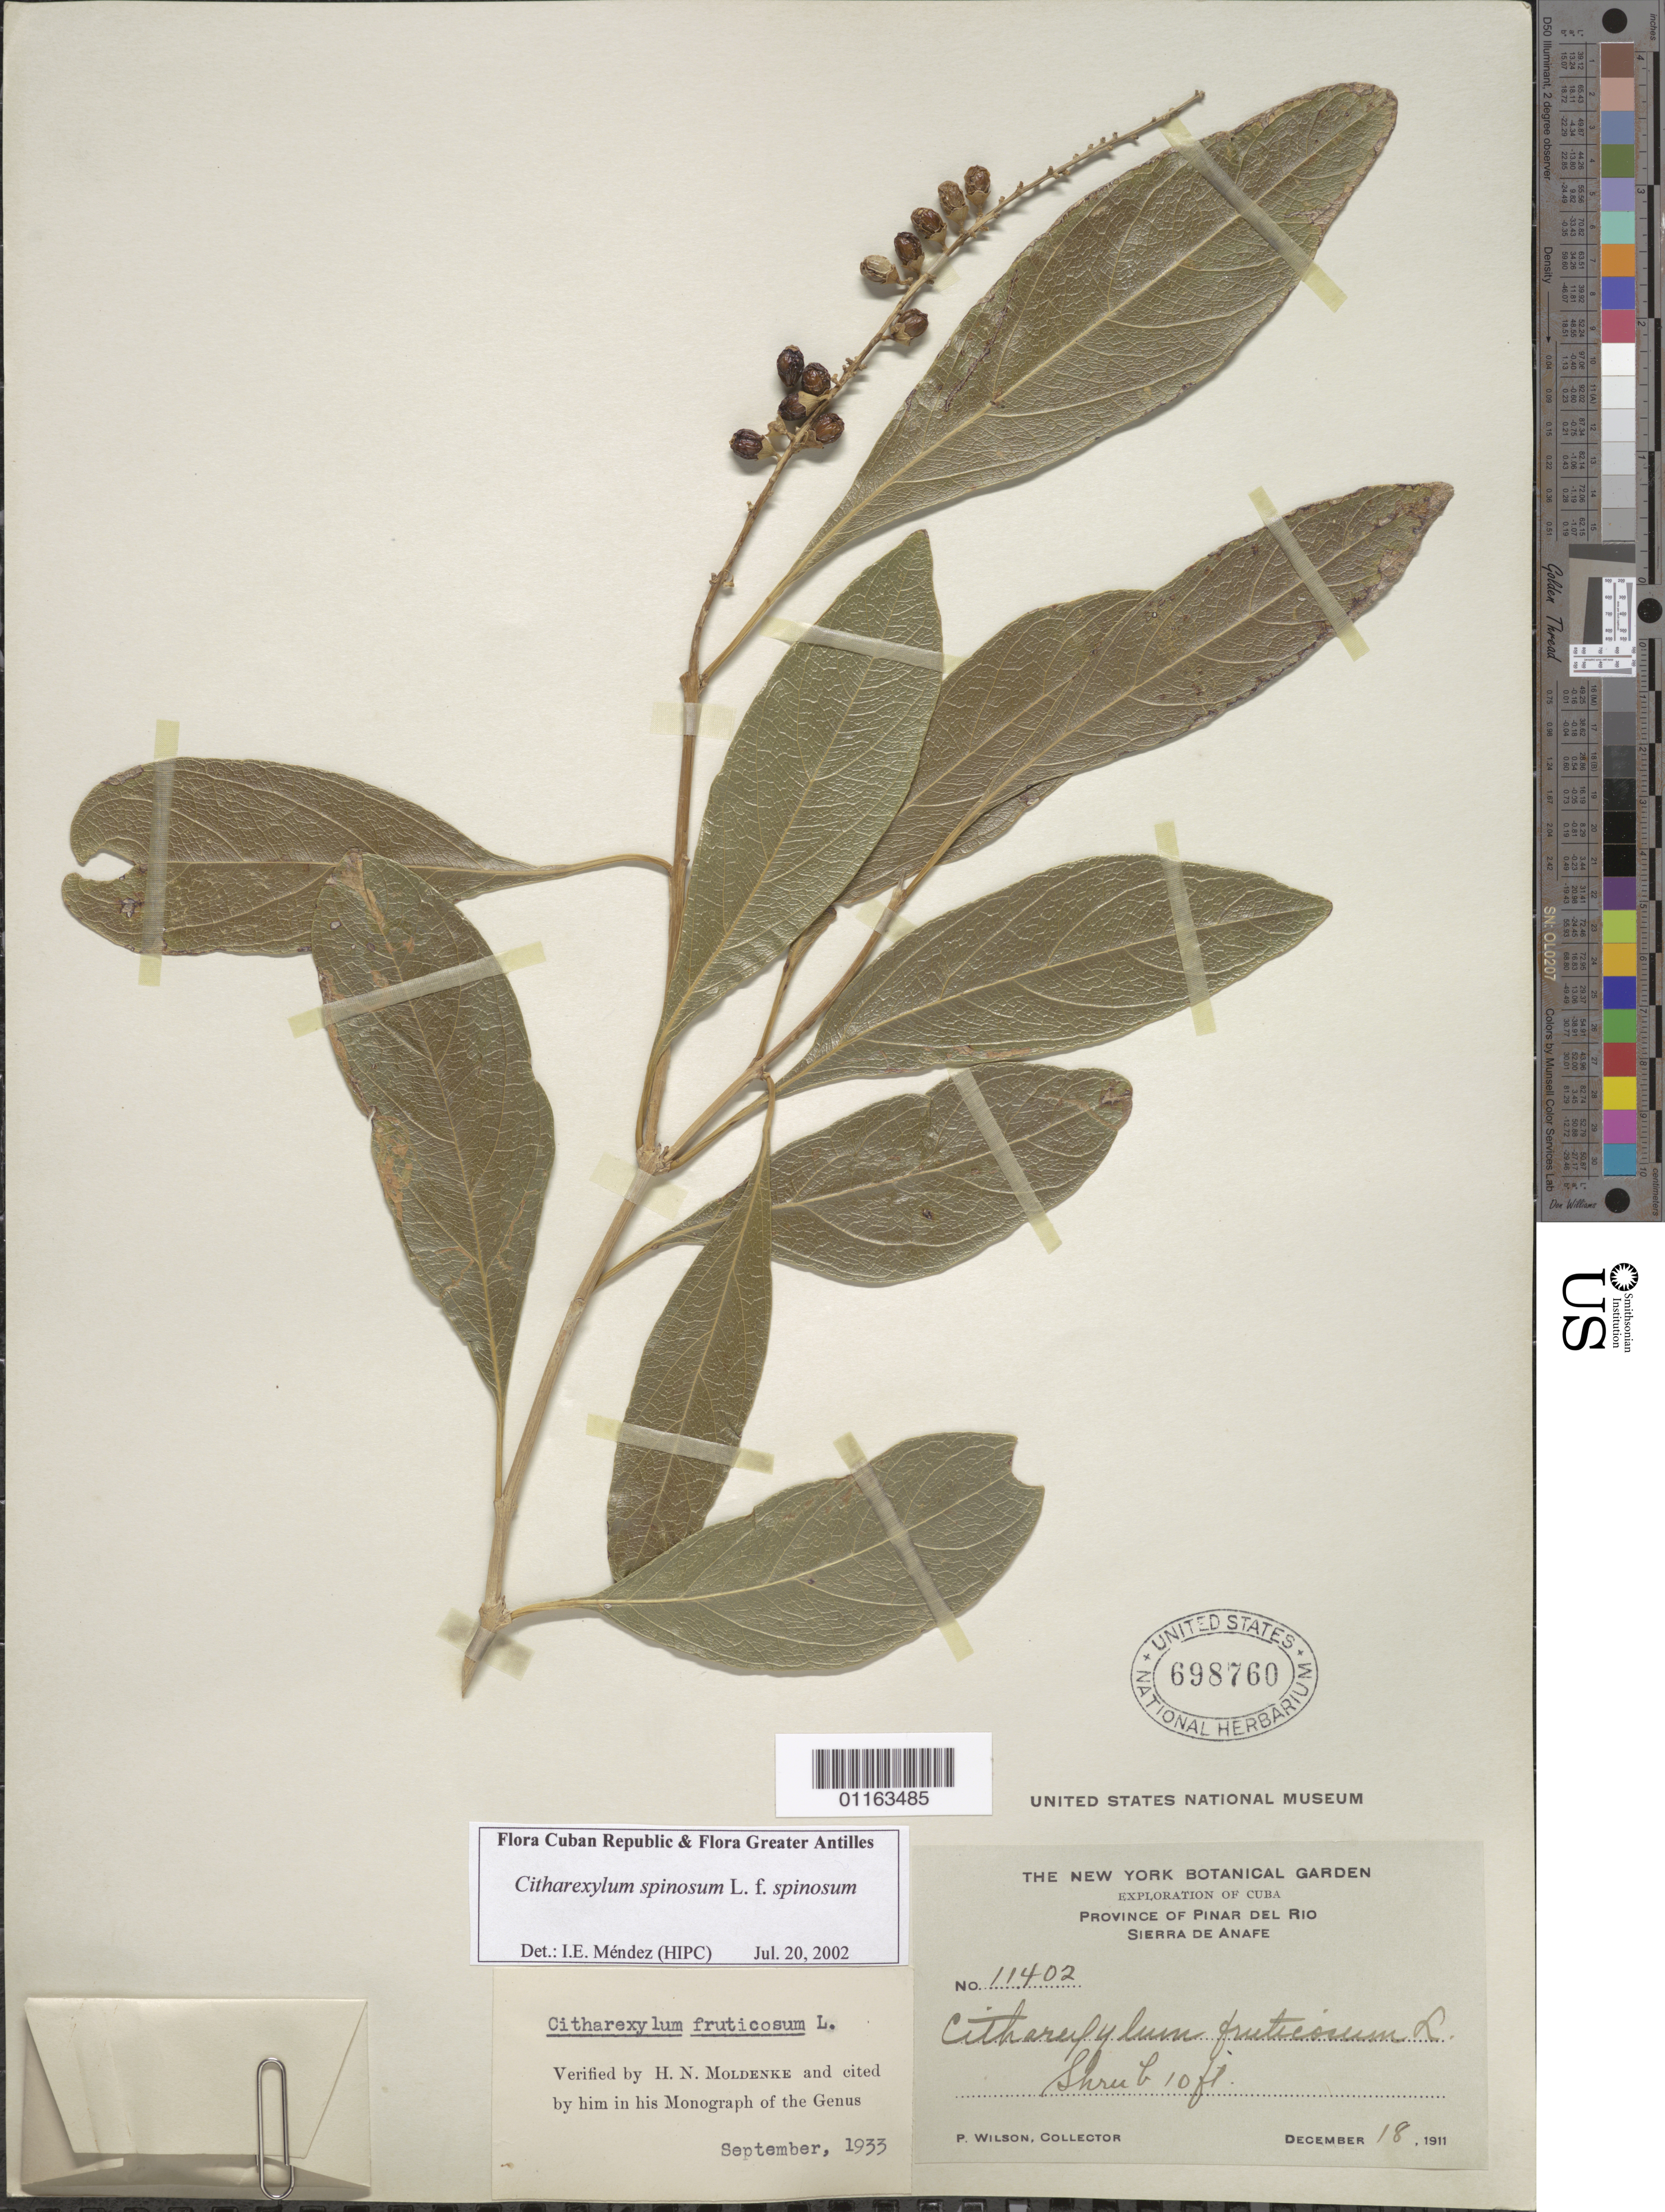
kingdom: Plantae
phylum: Tracheophyta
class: Magnoliopsida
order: Lamiales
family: Verbenaceae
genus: Citharexylum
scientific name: Citharexylum spinosum f. spinosum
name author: L.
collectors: P. Wilson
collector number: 11402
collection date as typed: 18 Dec 1911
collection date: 1911-12-18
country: Cuba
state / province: Pinar del Rio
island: Cuba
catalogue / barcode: US 698760